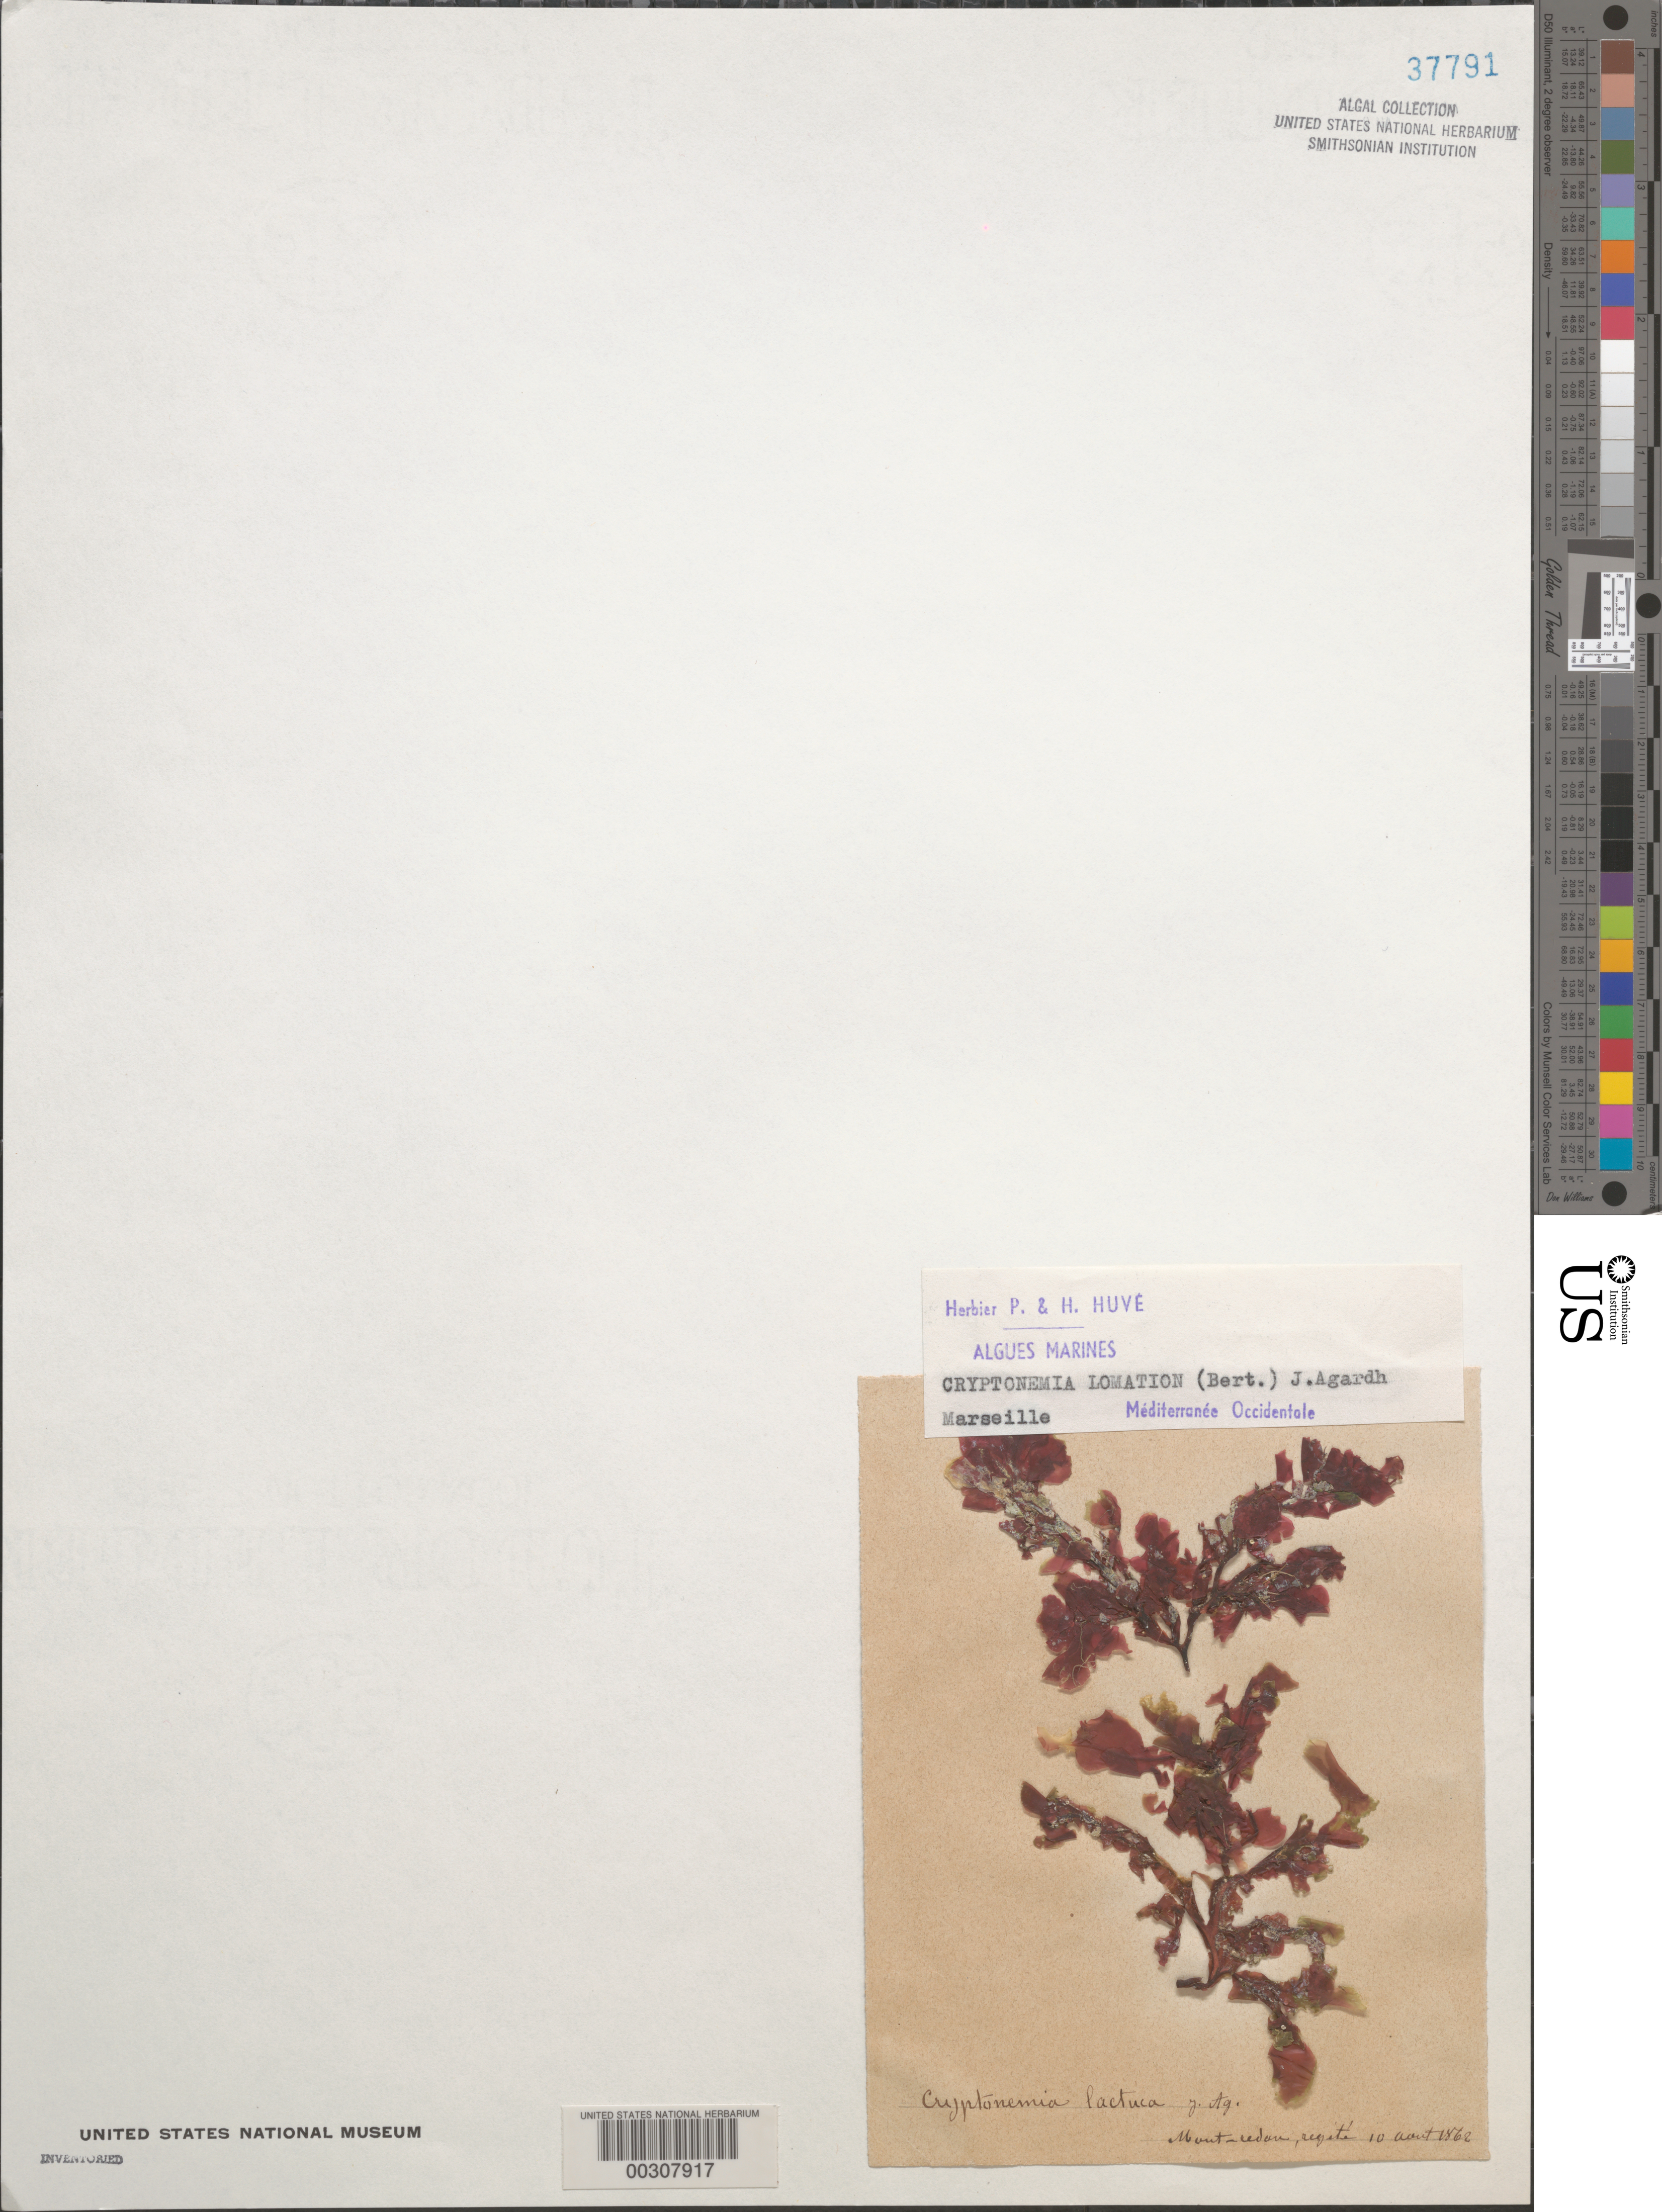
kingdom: Plantae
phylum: Rhodophyta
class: Florideophyceae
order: Halymeniales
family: Halymeniaceae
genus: Cryptonemia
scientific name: Cryptonemia lactuca J. Agardh, nom. illeg.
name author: J. Agardh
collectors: P. Huve & H. Huve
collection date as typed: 10 Aug 1862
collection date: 1862-08-10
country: France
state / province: Provence-Alpes-Côte d'Azur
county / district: Bouches-Du-Rhône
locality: Mont-Redan, Marseille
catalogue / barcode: US 37791